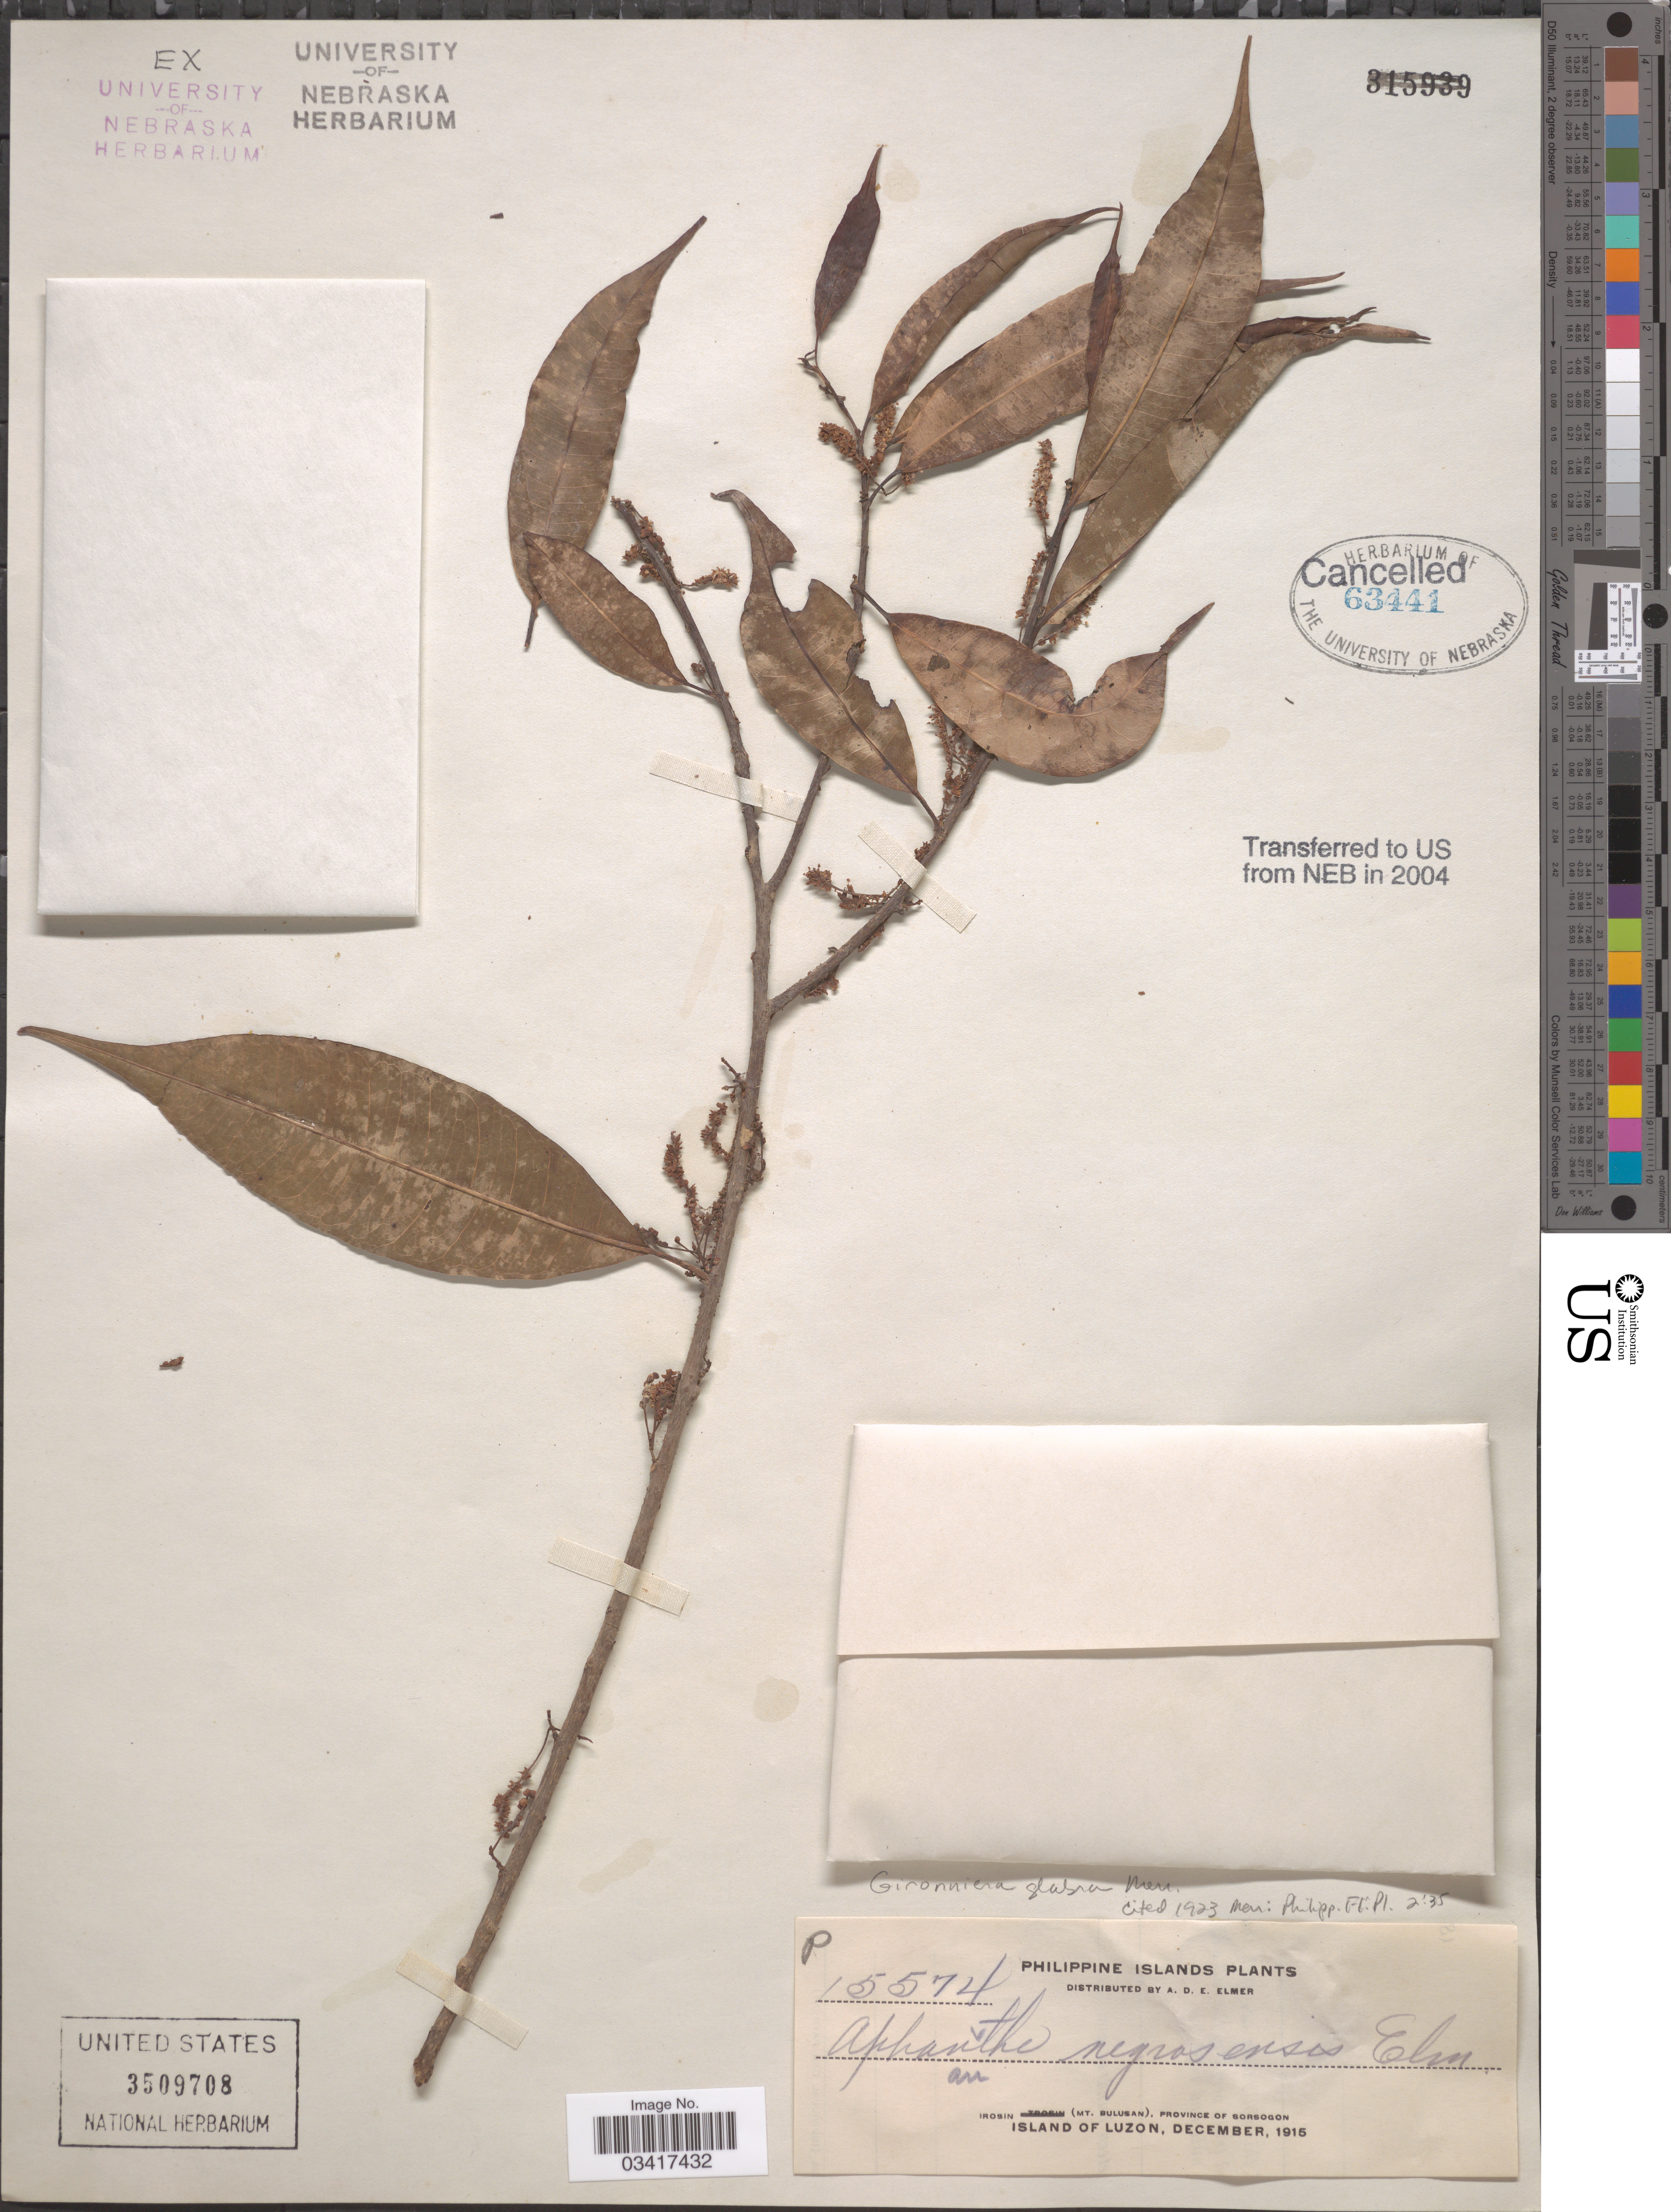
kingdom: Plantae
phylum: Tracheophyta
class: Magnoliopsida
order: Rosales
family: Cannabaceae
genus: Gironniera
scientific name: Gironniera glabra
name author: Merr.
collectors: A. D. E. Elmer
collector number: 15574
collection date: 1915-12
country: Philippines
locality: Philippine Islands, Irosin (Mt. Bulusan), Province of Sorsogon. Island of Luzon.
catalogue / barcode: US 3509708